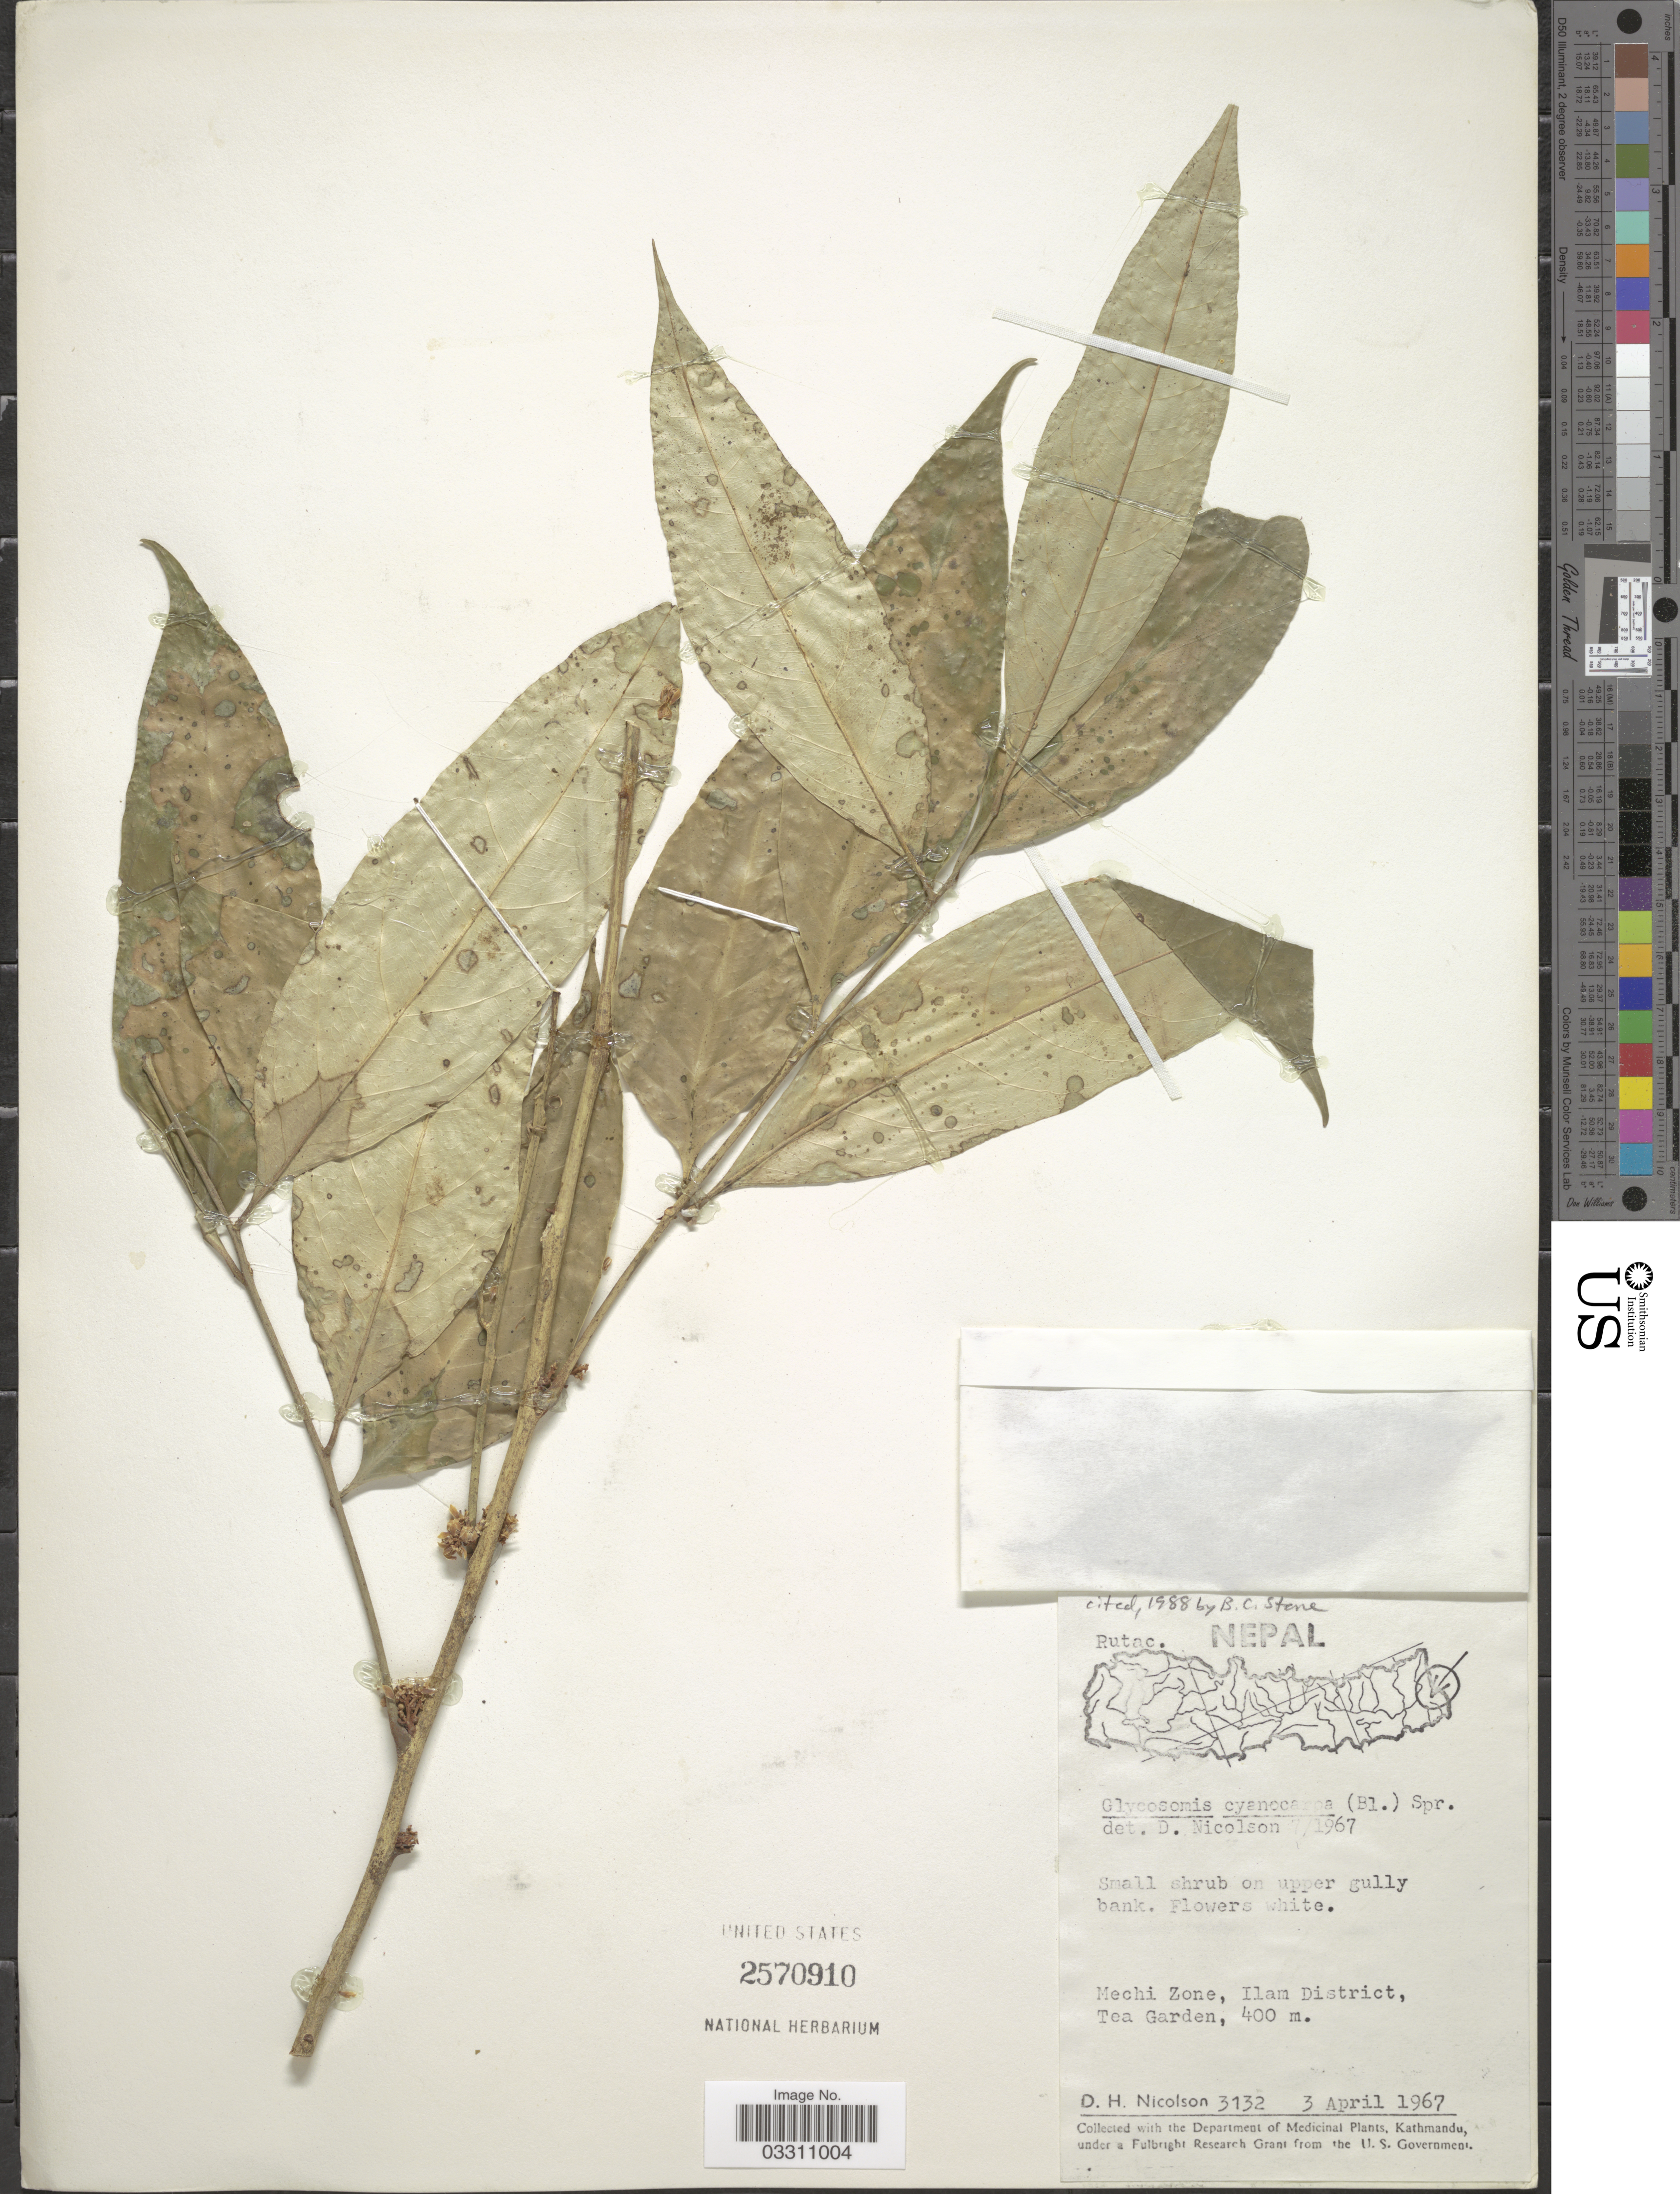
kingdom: Plantae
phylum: Tracheophyta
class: Magnoliopsida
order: Sapindales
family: Rutaceae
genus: Glycosmis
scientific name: Glycosmis cyanocarpa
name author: (Blume) Spreng.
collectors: D. H. Nicolson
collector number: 3132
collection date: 1967-04-03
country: Nepal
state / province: Mechi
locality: Mechi Zone, Ilam District, Tea Garden.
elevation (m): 400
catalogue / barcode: US 2570910